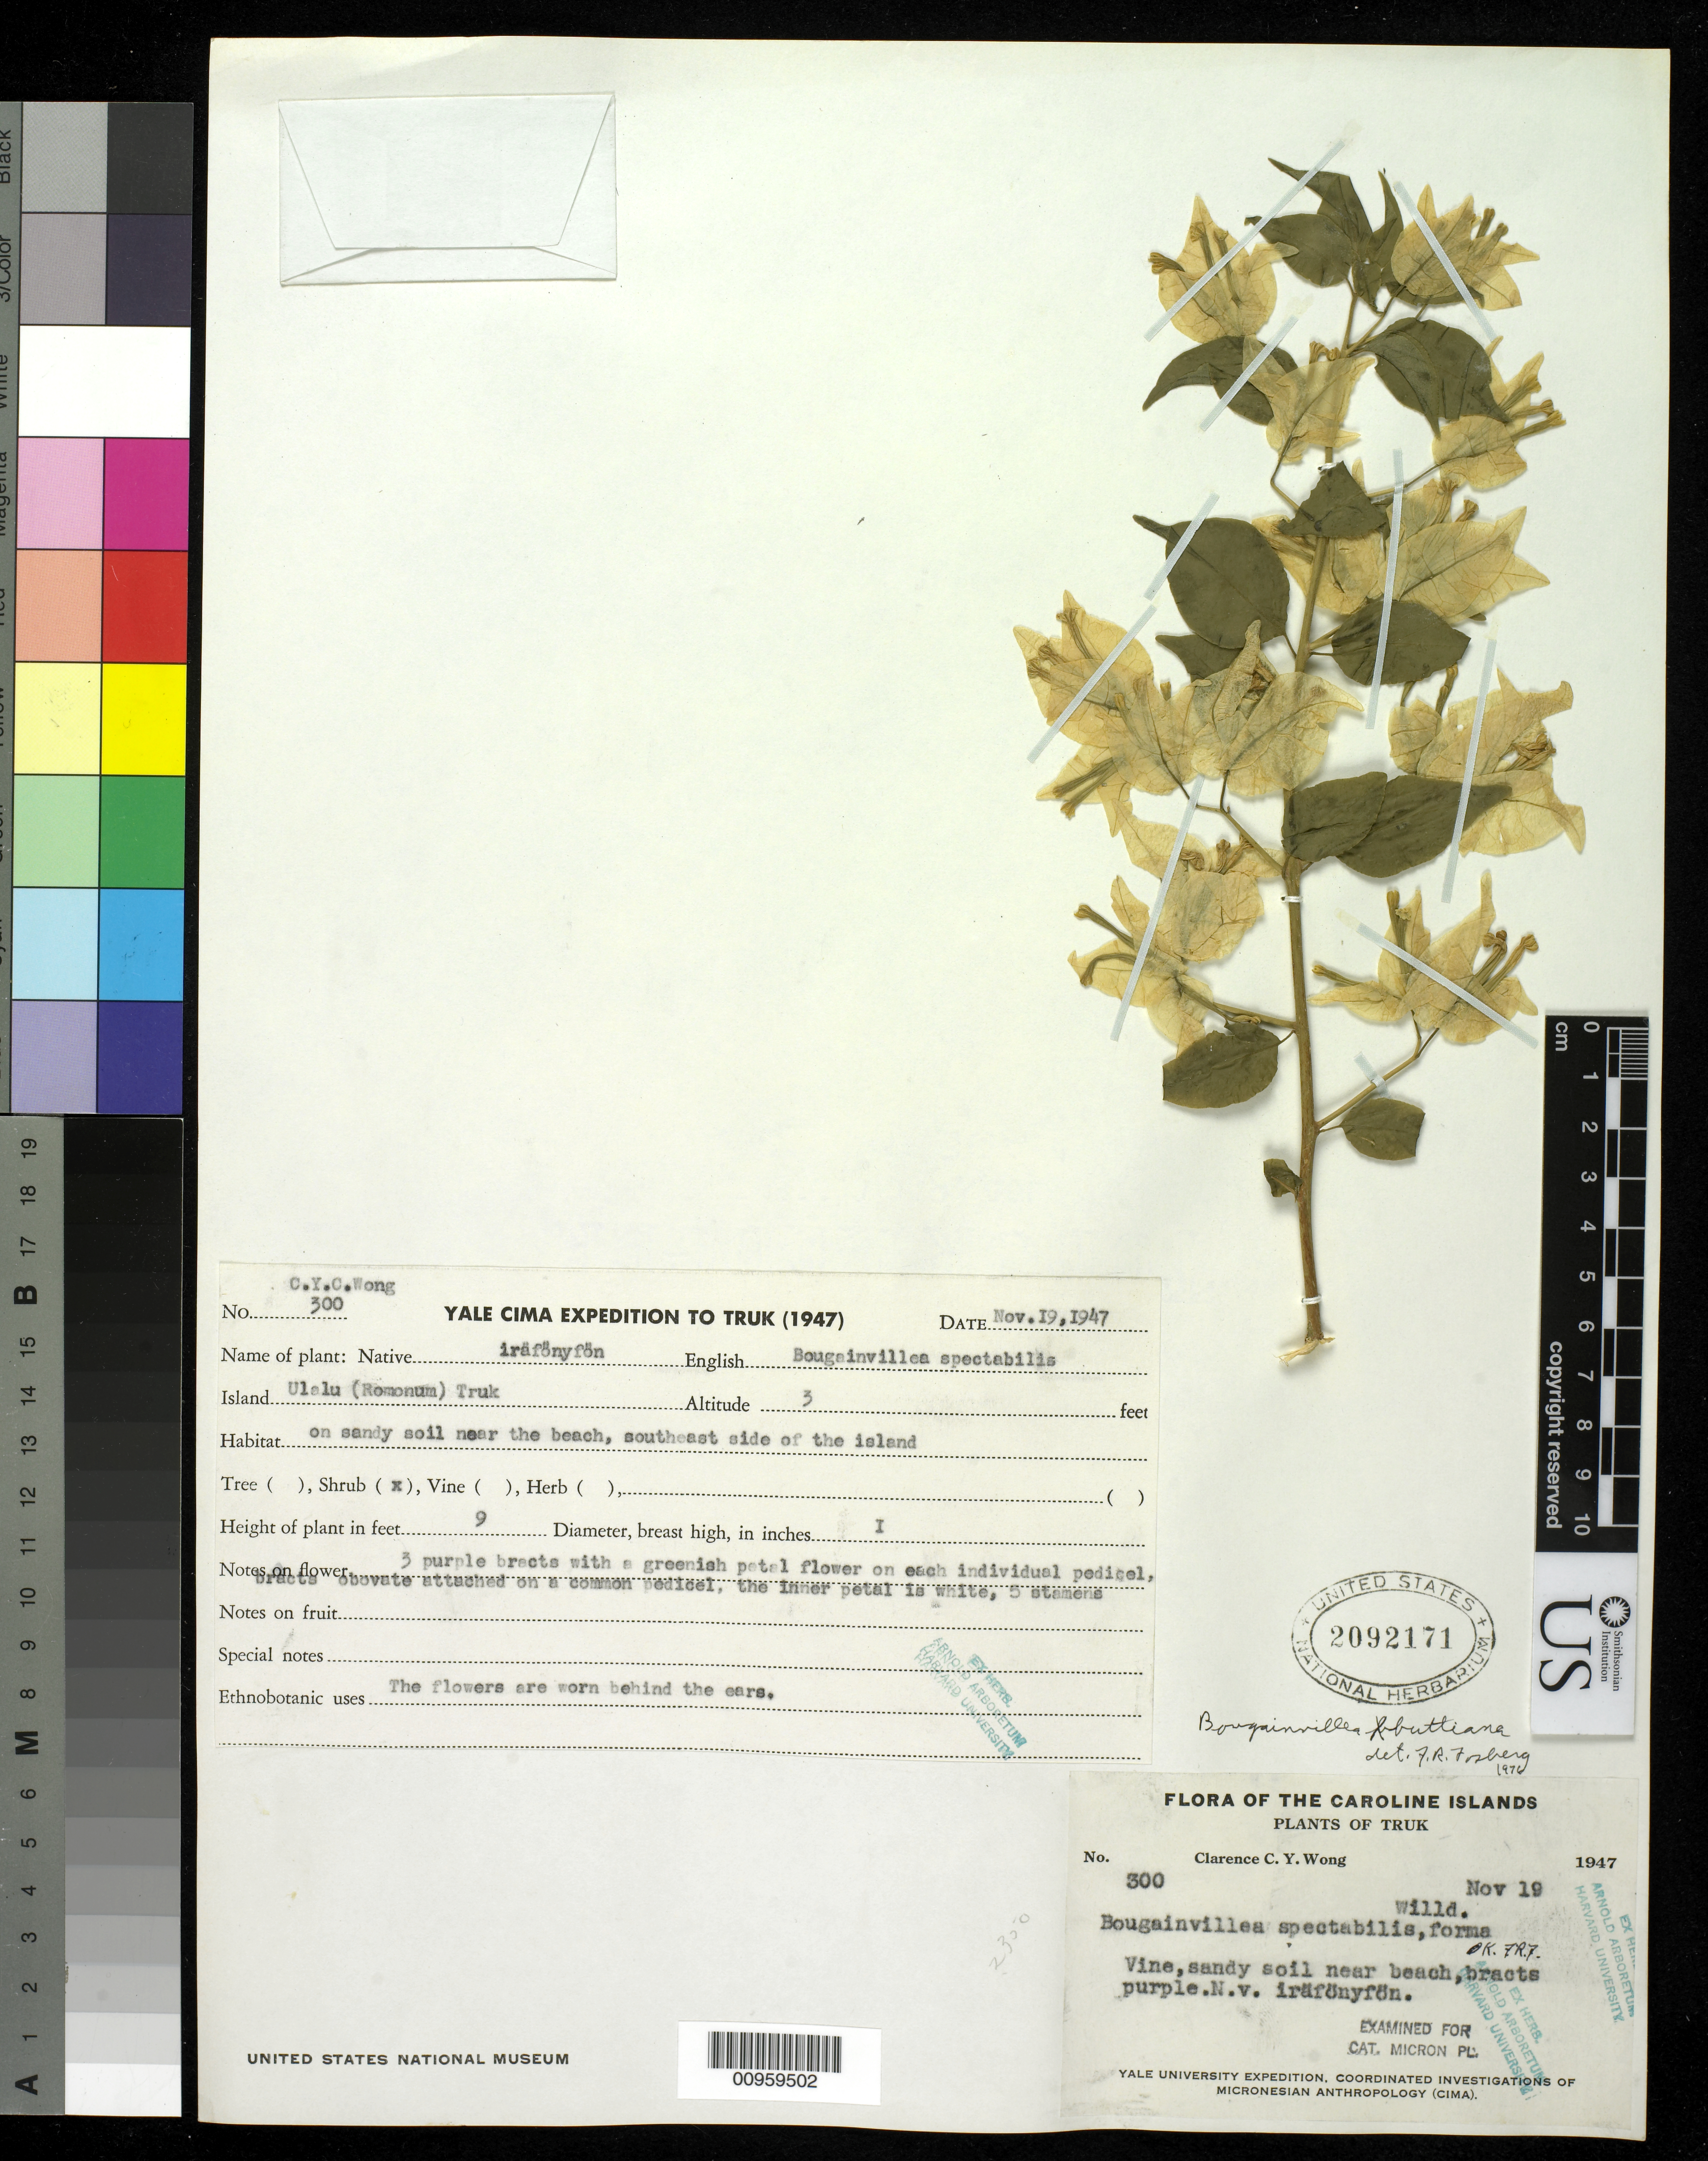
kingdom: Plantae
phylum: Tracheophyta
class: Magnoliopsida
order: Caryophyllales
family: Nyctaginaceae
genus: Bougainvillea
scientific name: Bougainvillea buttiana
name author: Holttum & Standl.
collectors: C. Wong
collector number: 300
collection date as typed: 19 Nov 1947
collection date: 1947-11-19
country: Micronesia, Federated States of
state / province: Truk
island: Romonum [Ulalu]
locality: SE side of island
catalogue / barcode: US 2092171